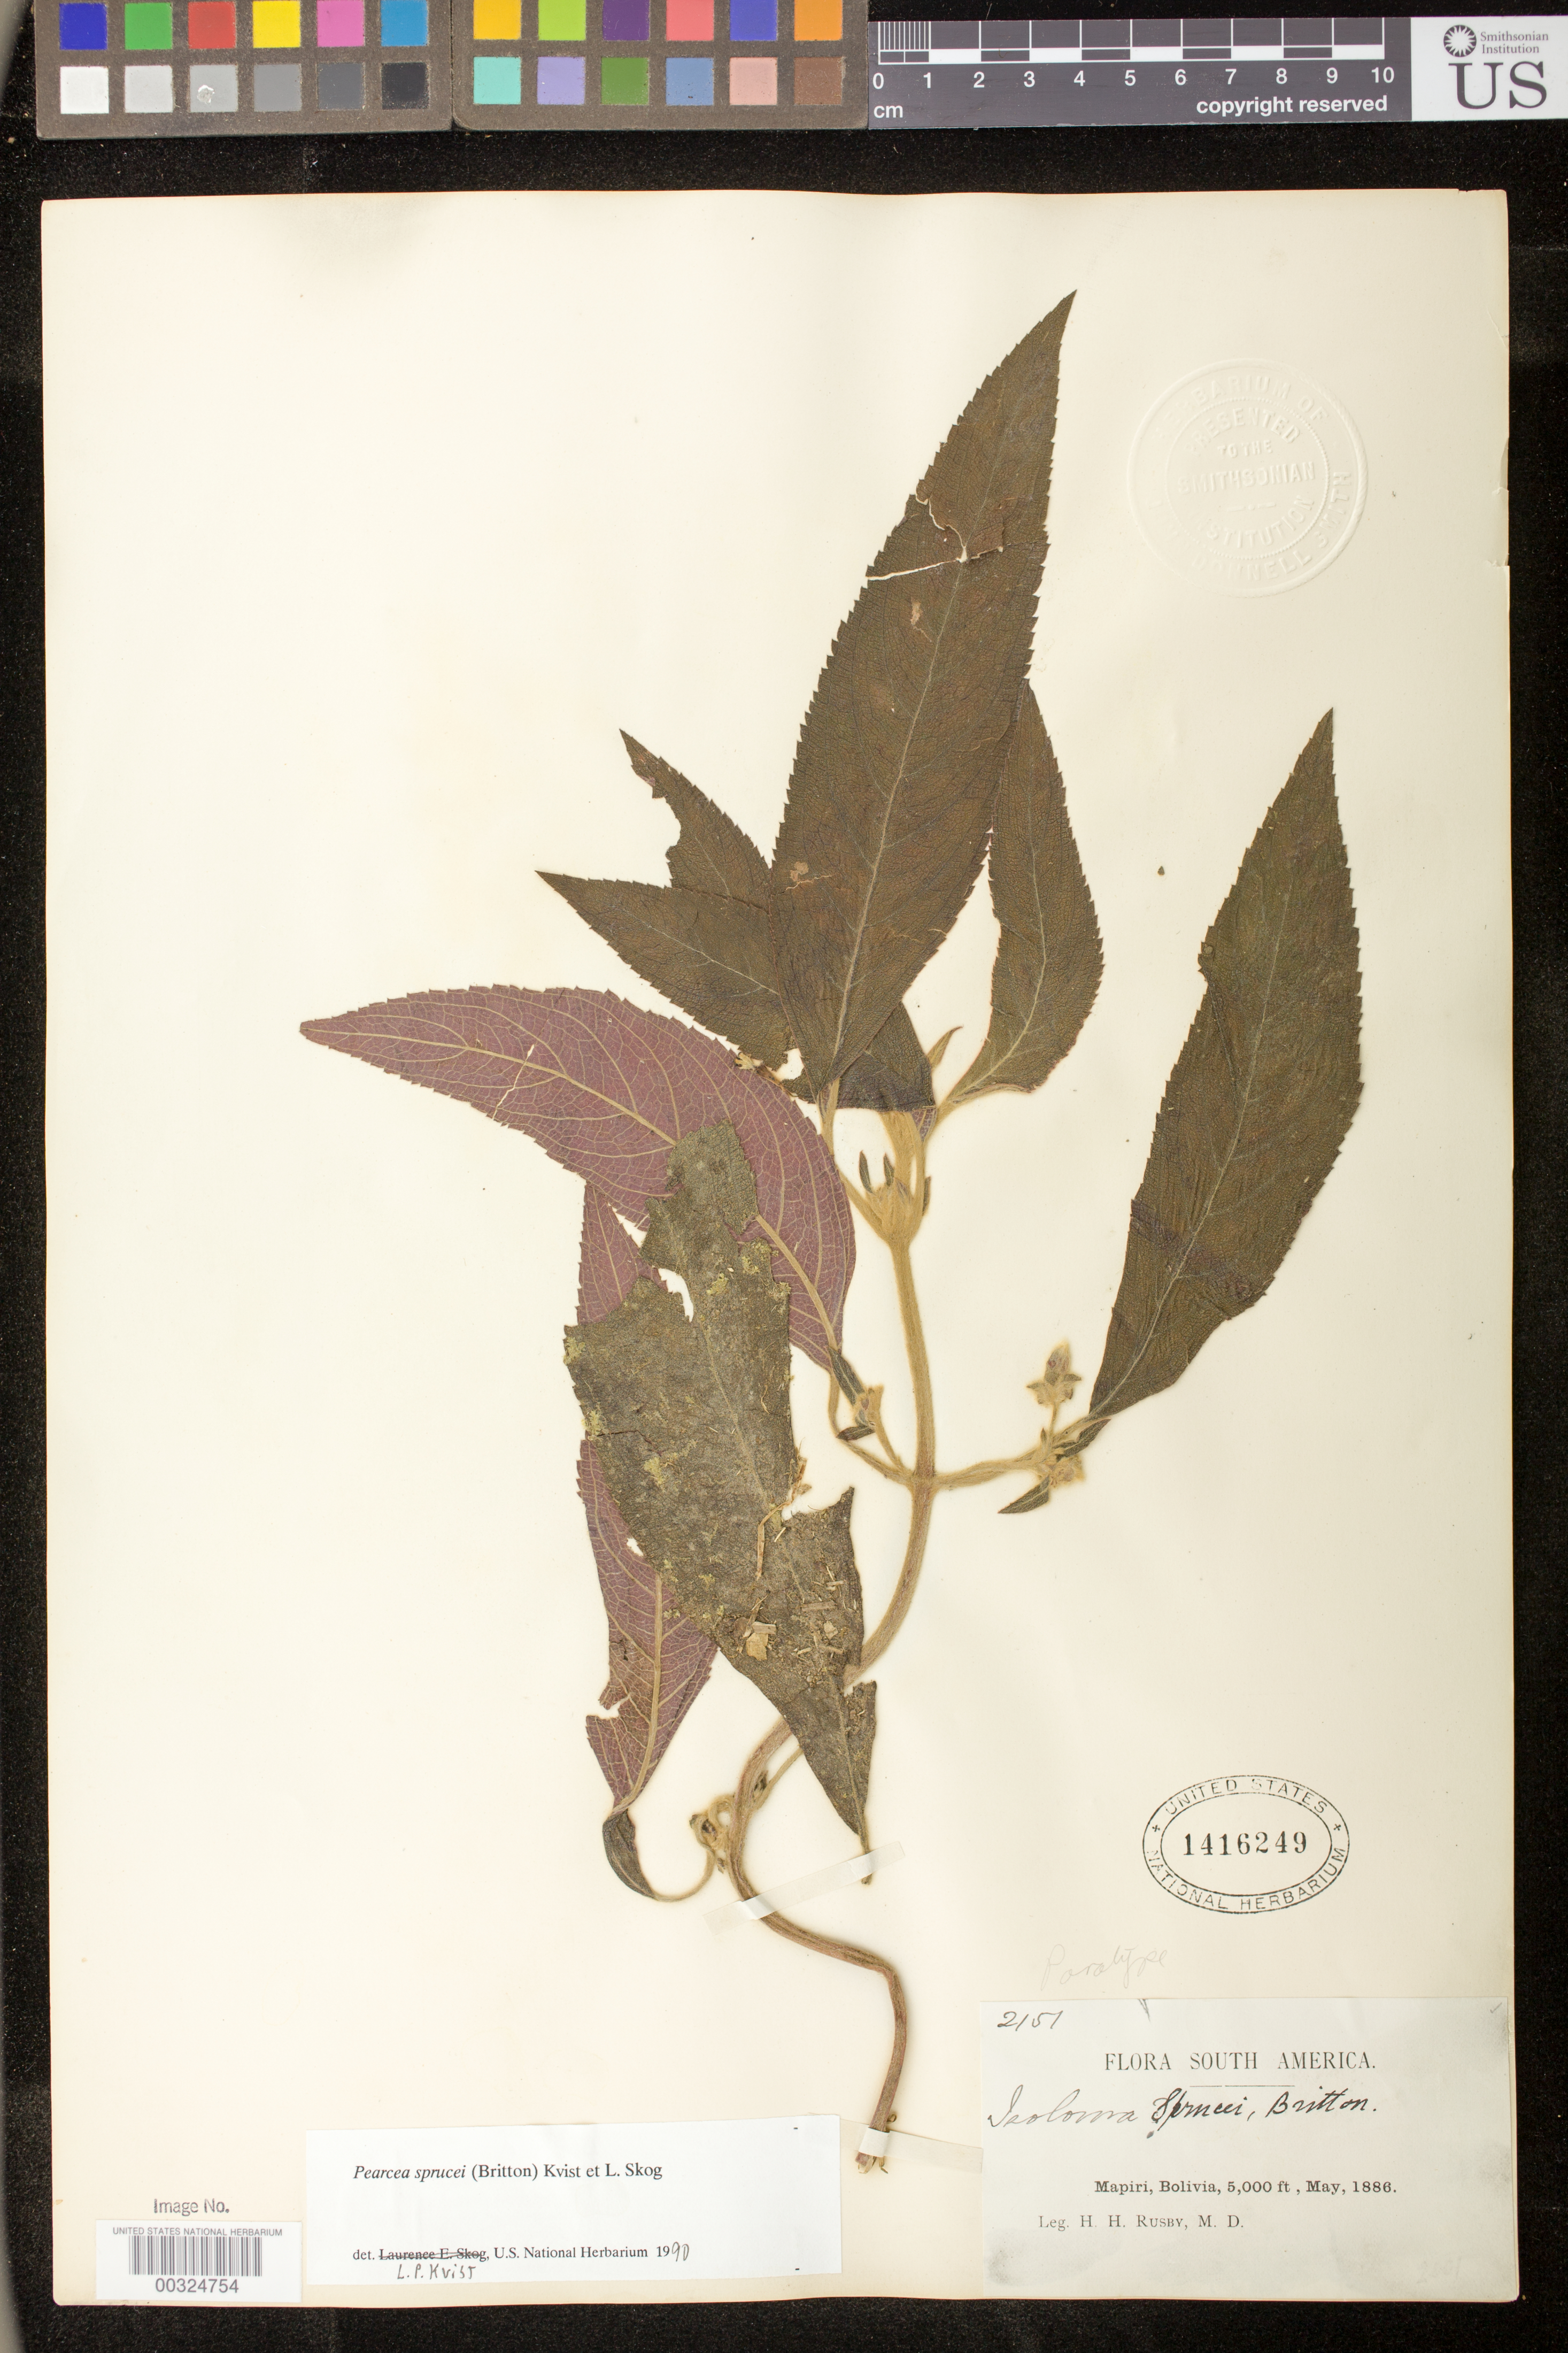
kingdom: Plantae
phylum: Tracheophyta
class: Magnoliopsida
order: Lamiales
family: Gesneriaceae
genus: Pearcea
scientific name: Pearcea sprucei var. sprucei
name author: (Britton ex Rusby) L.P. Kvist & L.E. Skog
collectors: H. H. Rusby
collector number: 2151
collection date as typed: May, 1886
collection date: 1886-05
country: Bolivia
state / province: La Páz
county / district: Larecaja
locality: Mapiri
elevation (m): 1524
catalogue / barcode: US 1416249